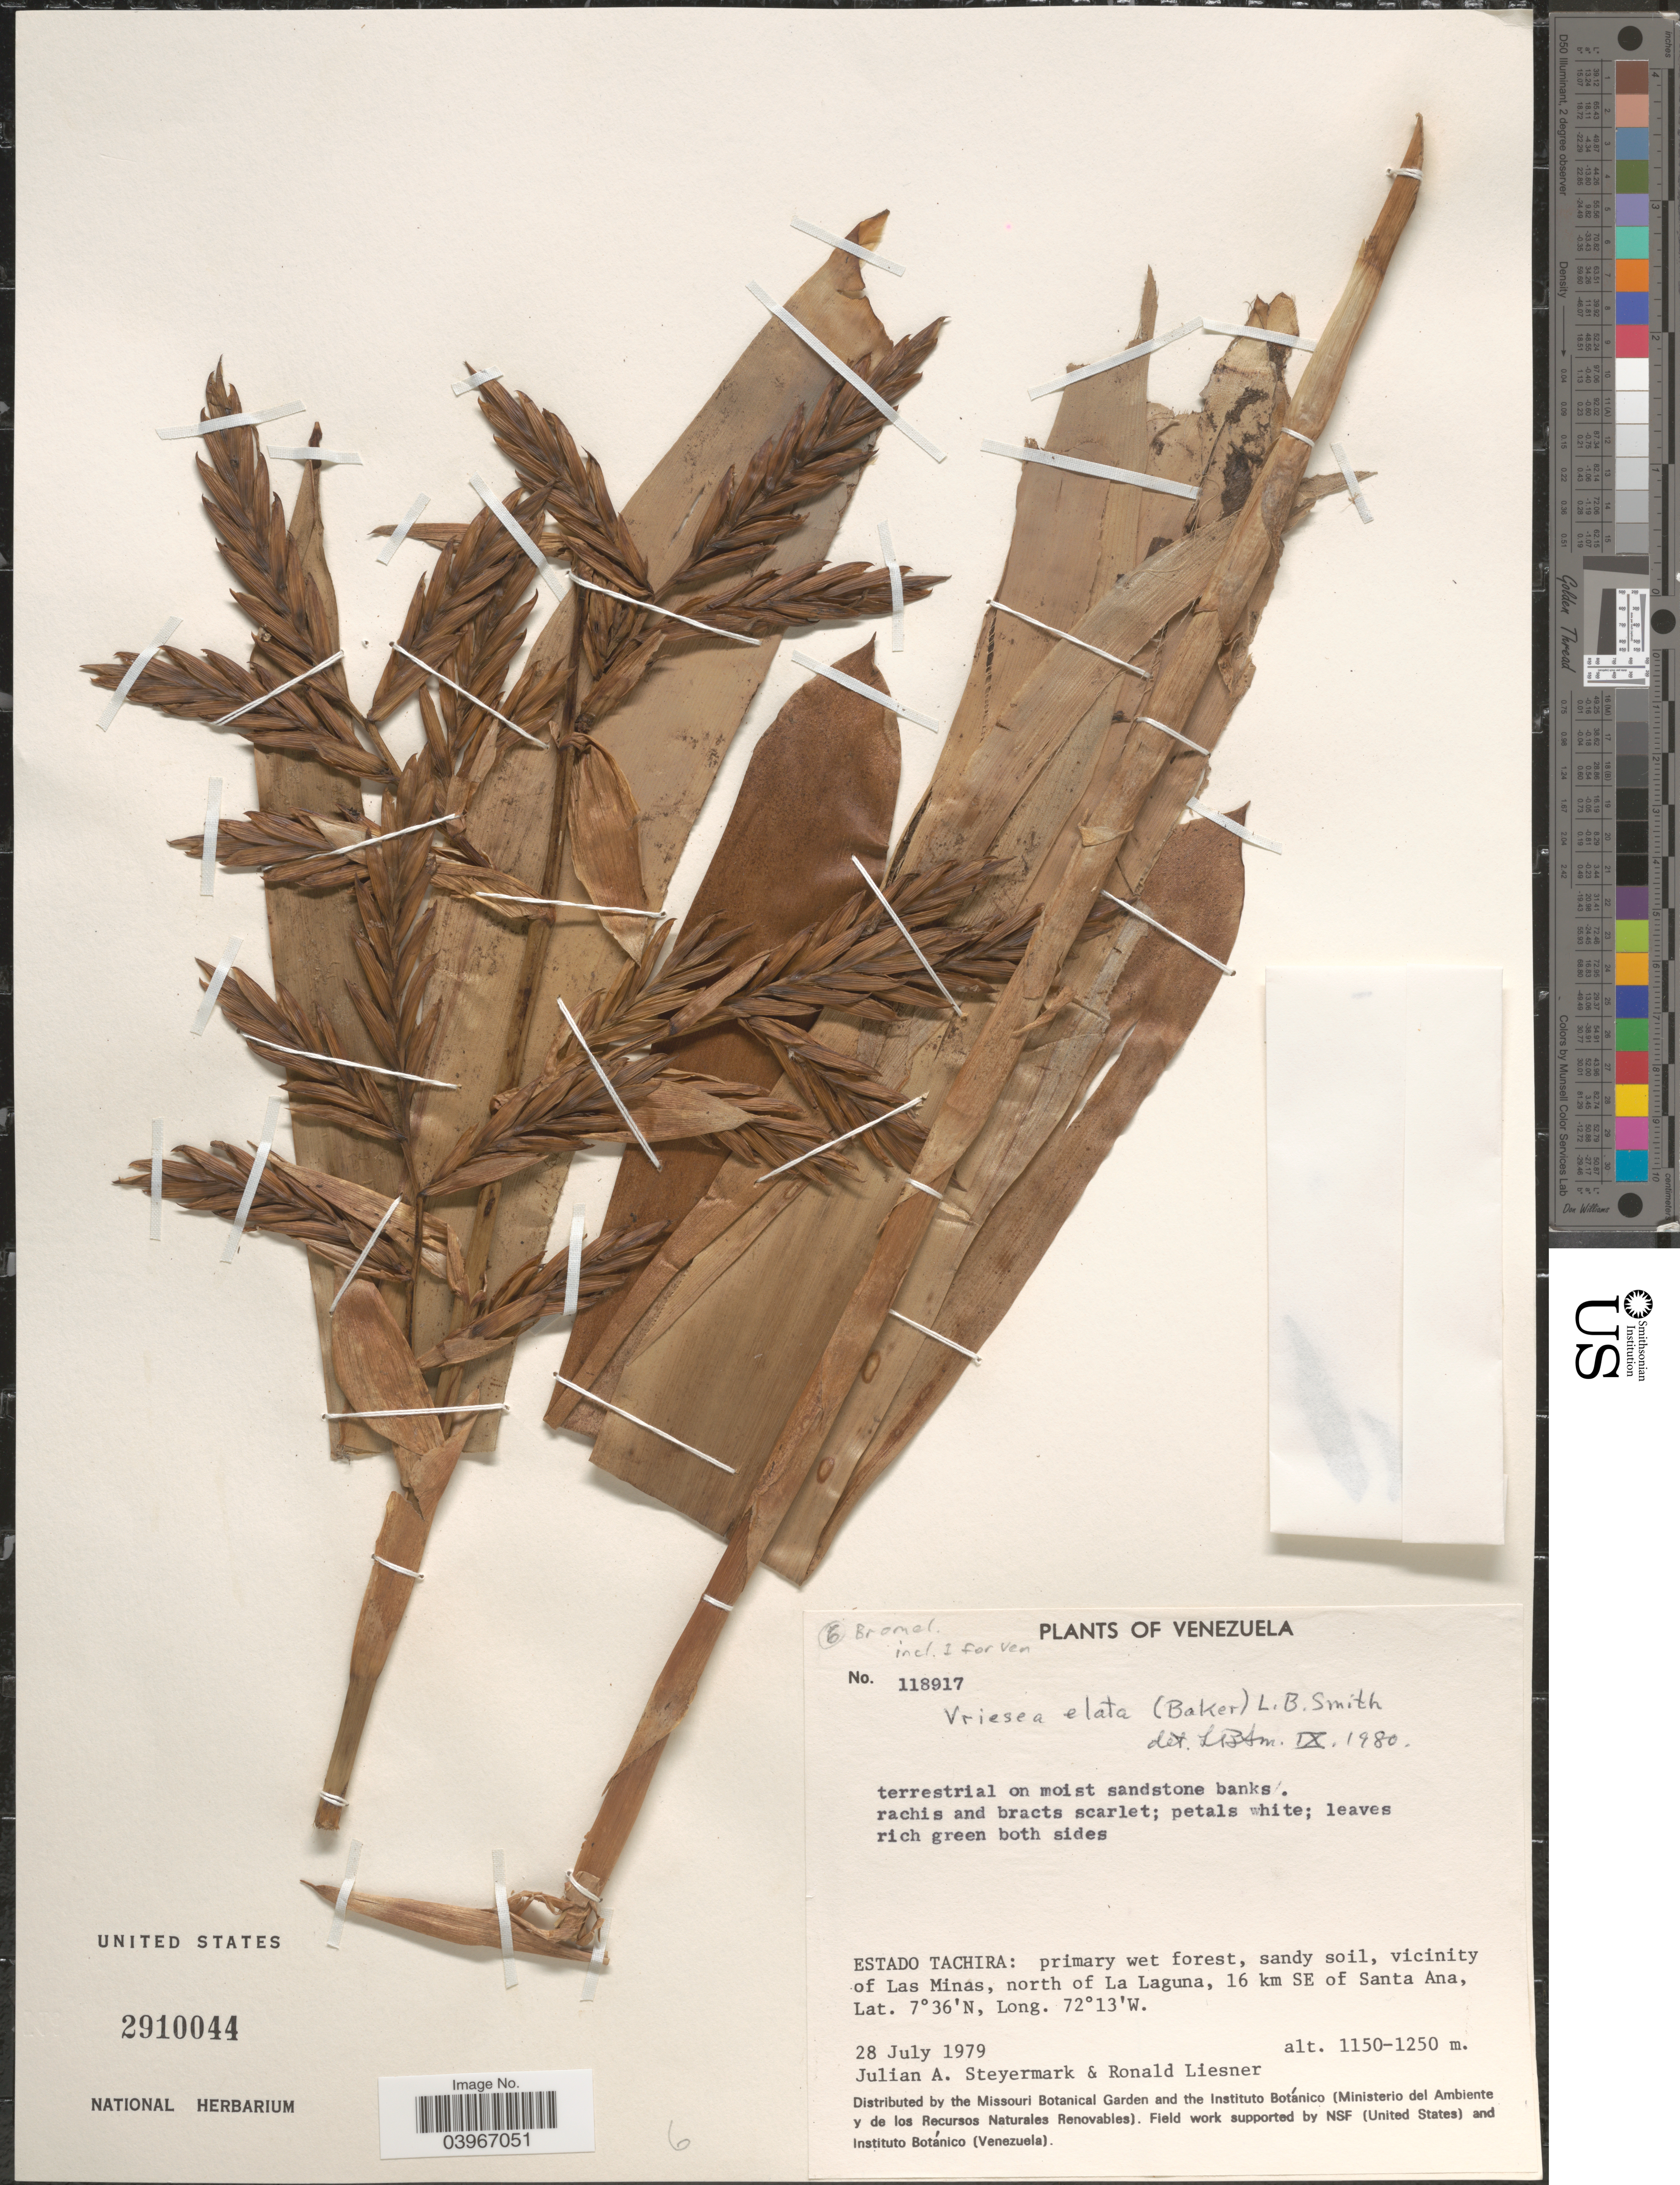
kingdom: Plantae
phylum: Tracheophyta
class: Liliopsida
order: Poales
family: Bromeliaceae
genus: Vriesea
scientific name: Vriesea elata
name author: (Baker) L.B. Sm.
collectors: J. Steyermark & R. L. Liesner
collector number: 118917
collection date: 1979-07-28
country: Venezuela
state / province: Tachira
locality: Vicinity of Las Minas, north of La Laguna, 16 km SE of Santa Ana.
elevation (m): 1150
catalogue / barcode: US 2910044